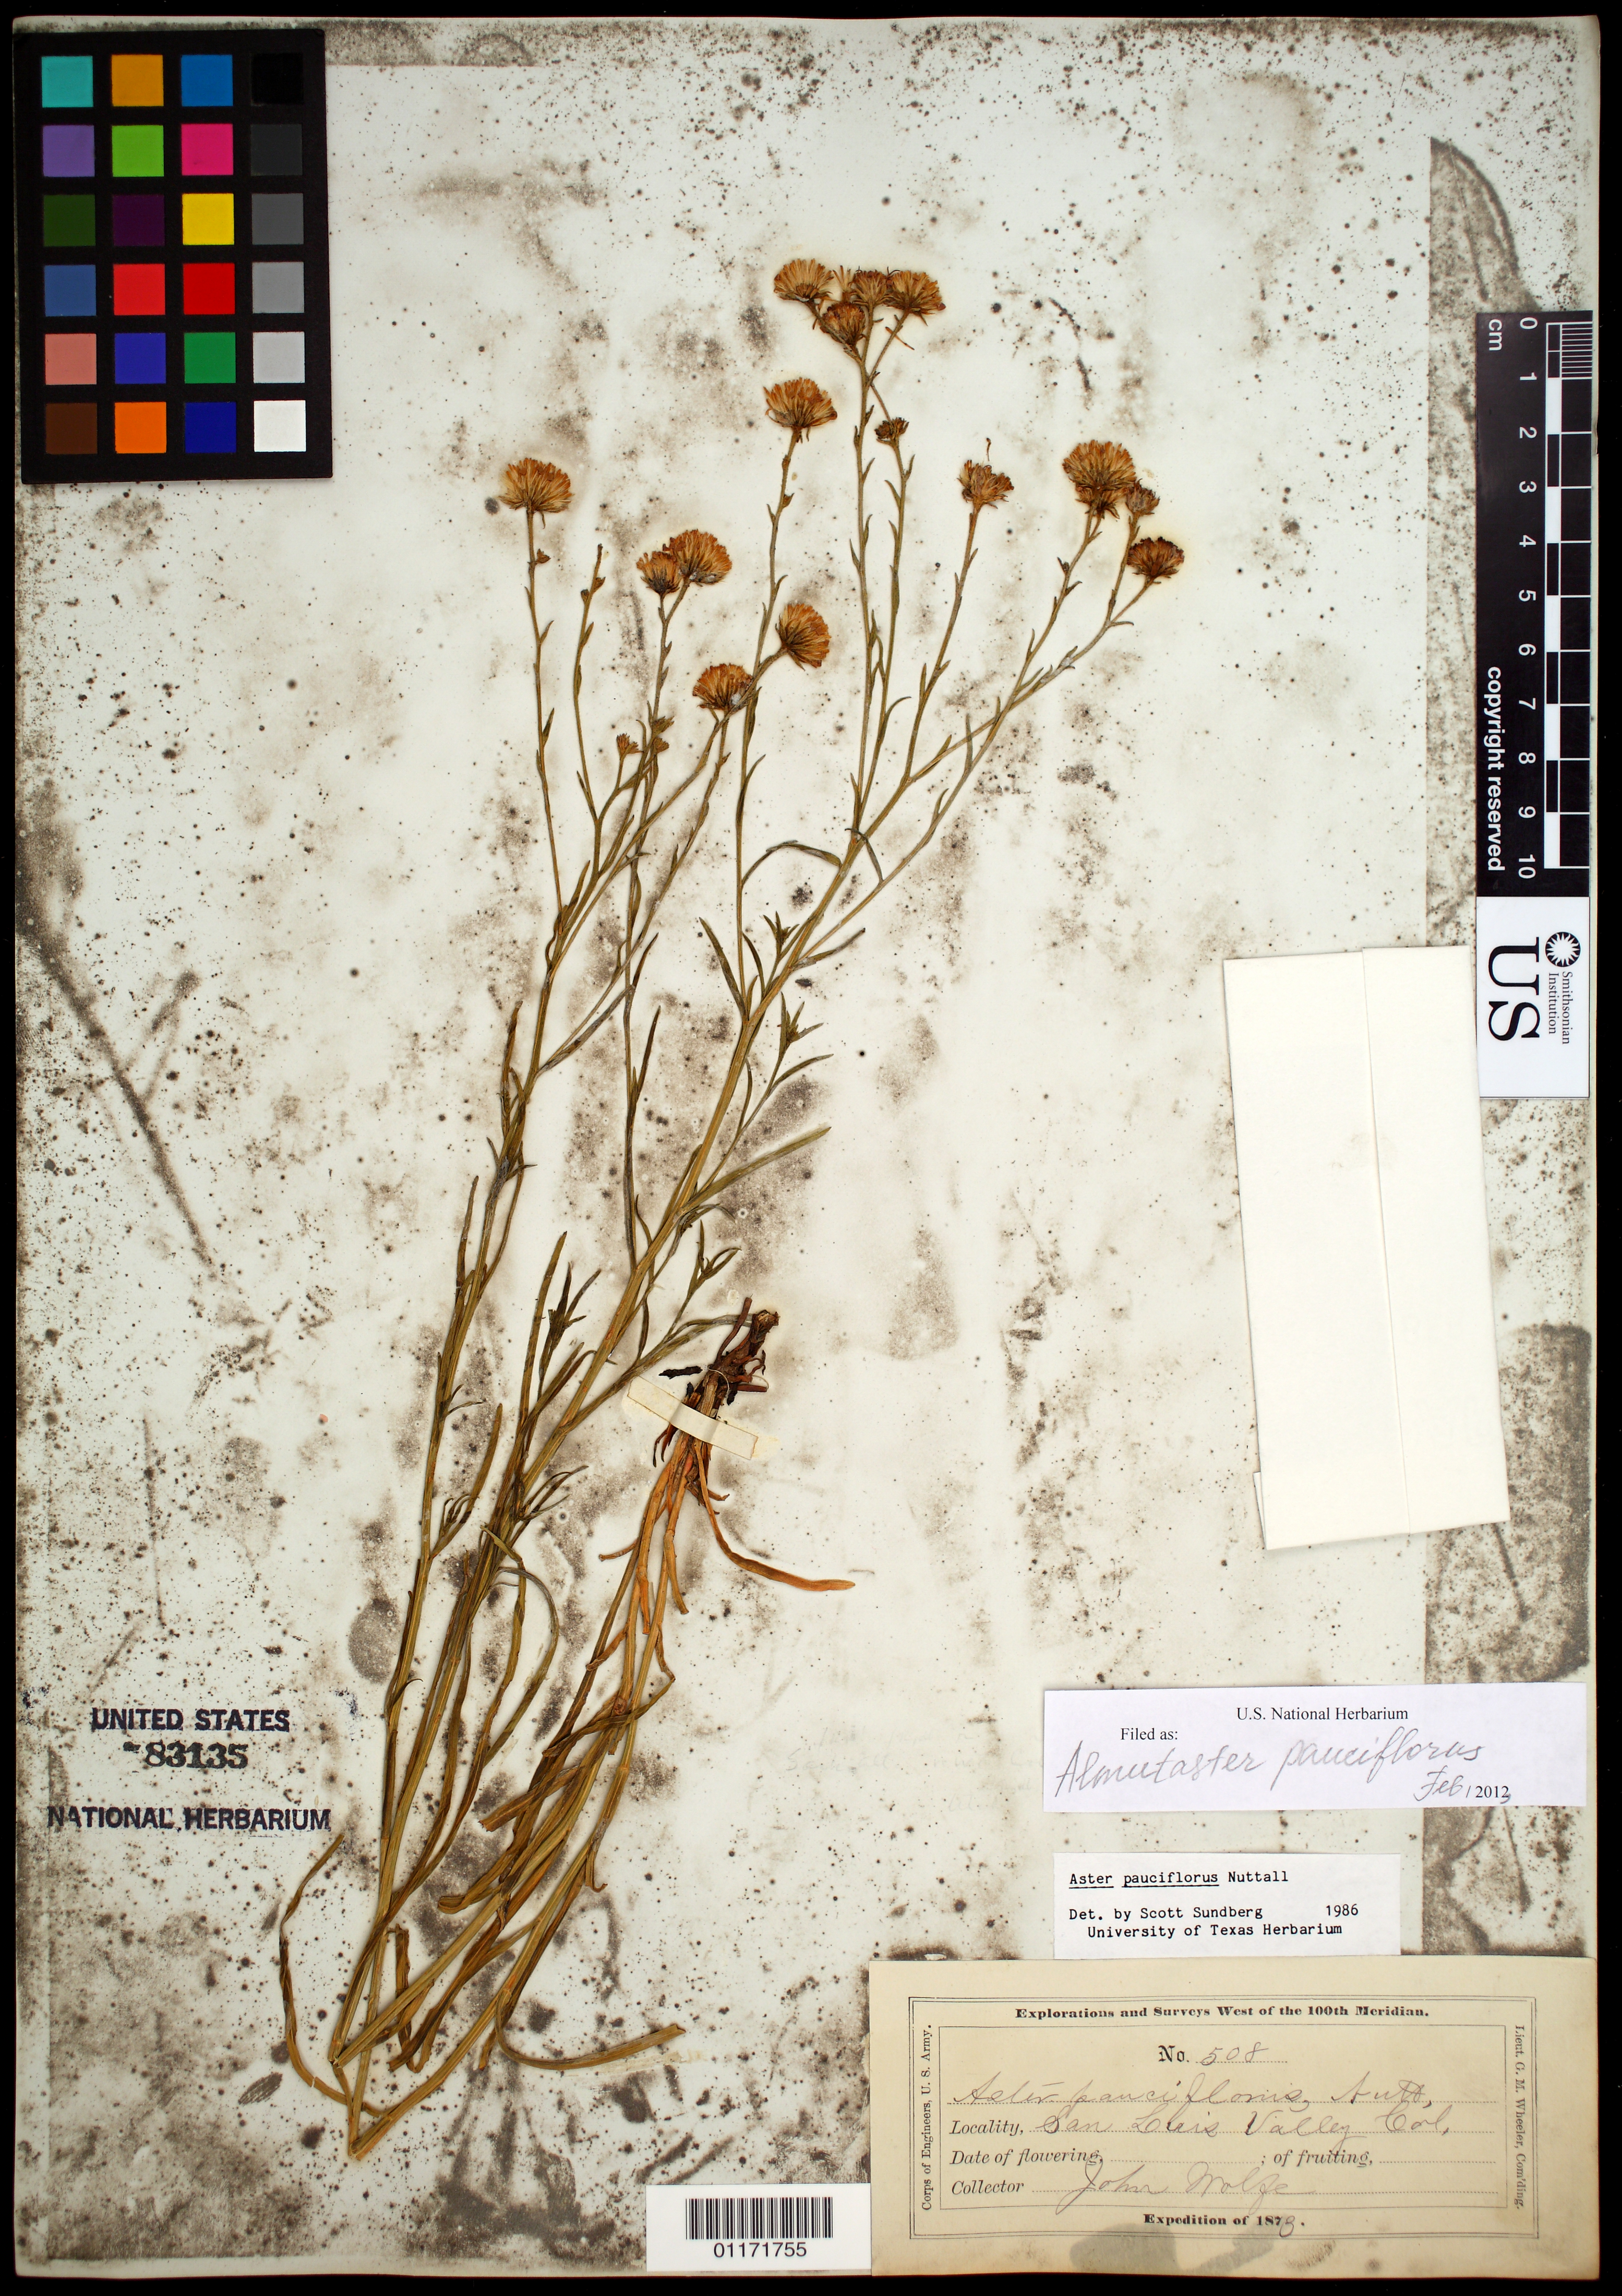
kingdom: Plantae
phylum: Tracheophyta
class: Magnoliopsida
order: Asterales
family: Asteraceae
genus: Almutaster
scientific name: Almutaster pauciflorus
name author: (Nutt.) Á. Löve & D. Löve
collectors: J. Wolf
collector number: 508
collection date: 1873-09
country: United States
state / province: Colorado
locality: San Luis Valley, Col Ter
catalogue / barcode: US 83135